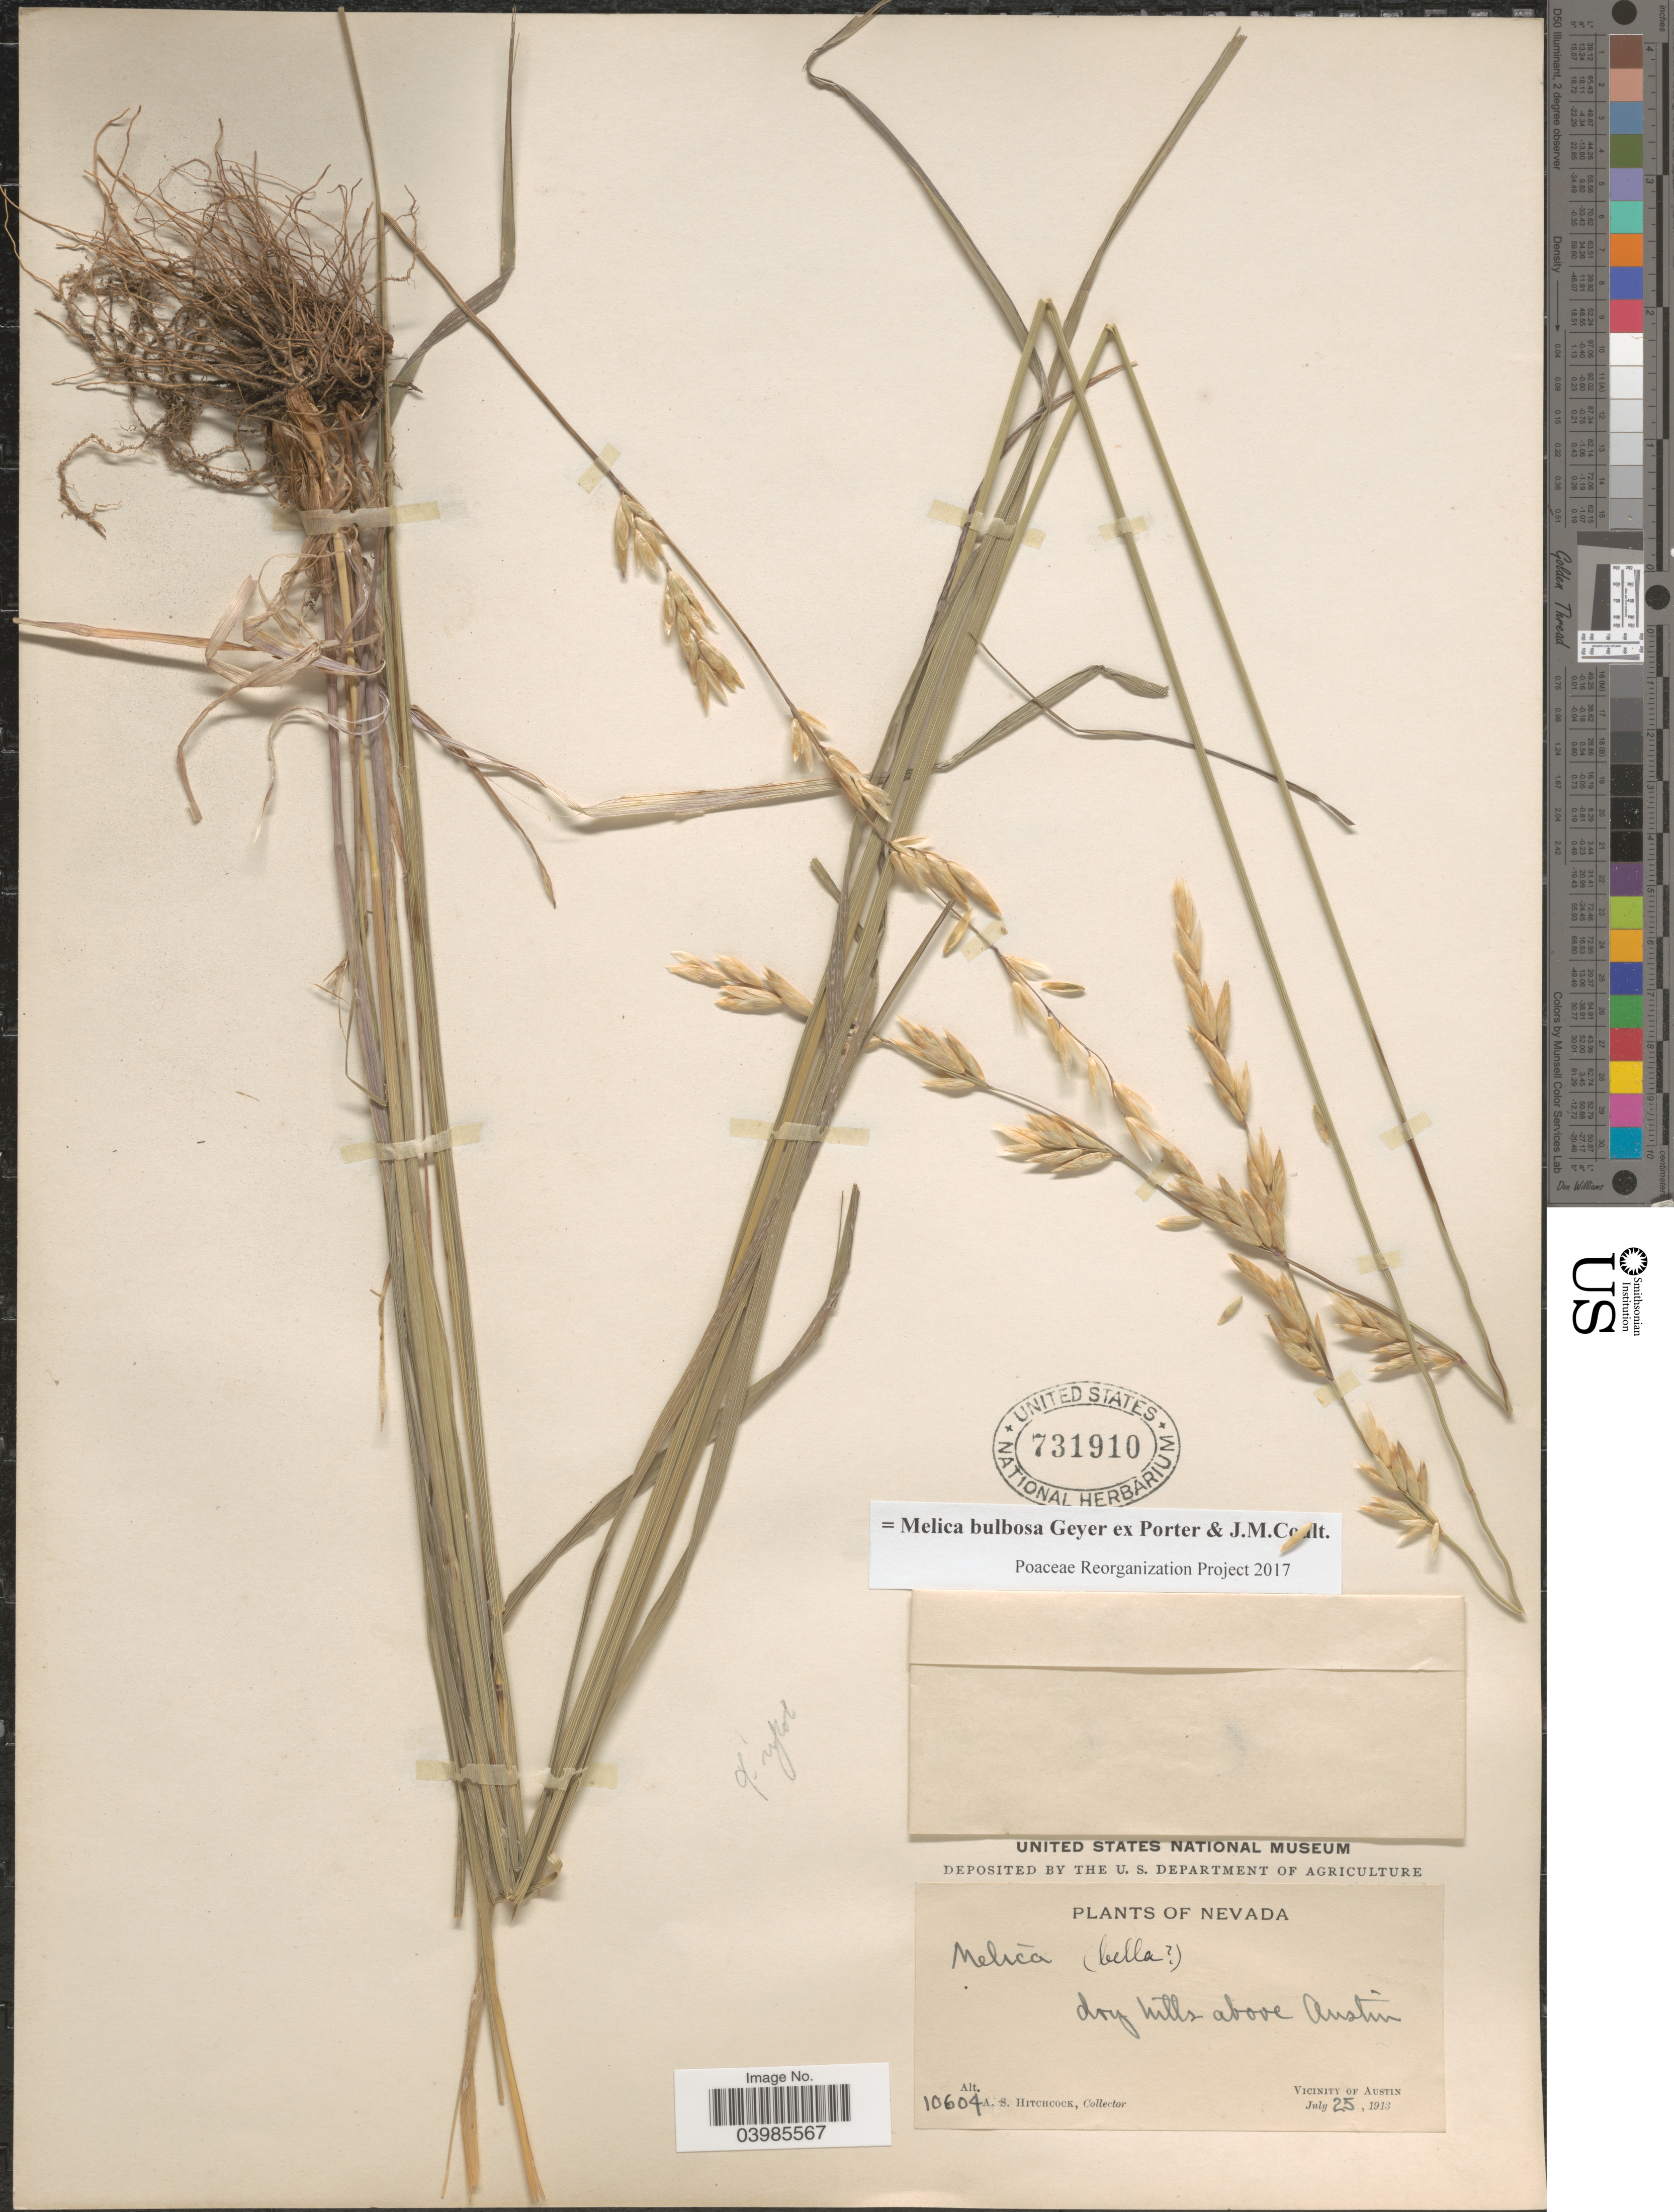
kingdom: Plantae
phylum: Tracheophyta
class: Liliopsida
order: Poales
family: Poaceae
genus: Melica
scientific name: Melica bulbosa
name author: Geyer ex Porter & J.M. Coult.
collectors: A. S. Hitchcock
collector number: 10604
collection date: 1913-07-25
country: United States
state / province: Nevada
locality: Dry hills above Austin. Vicinity of Austin.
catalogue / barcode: US 731910